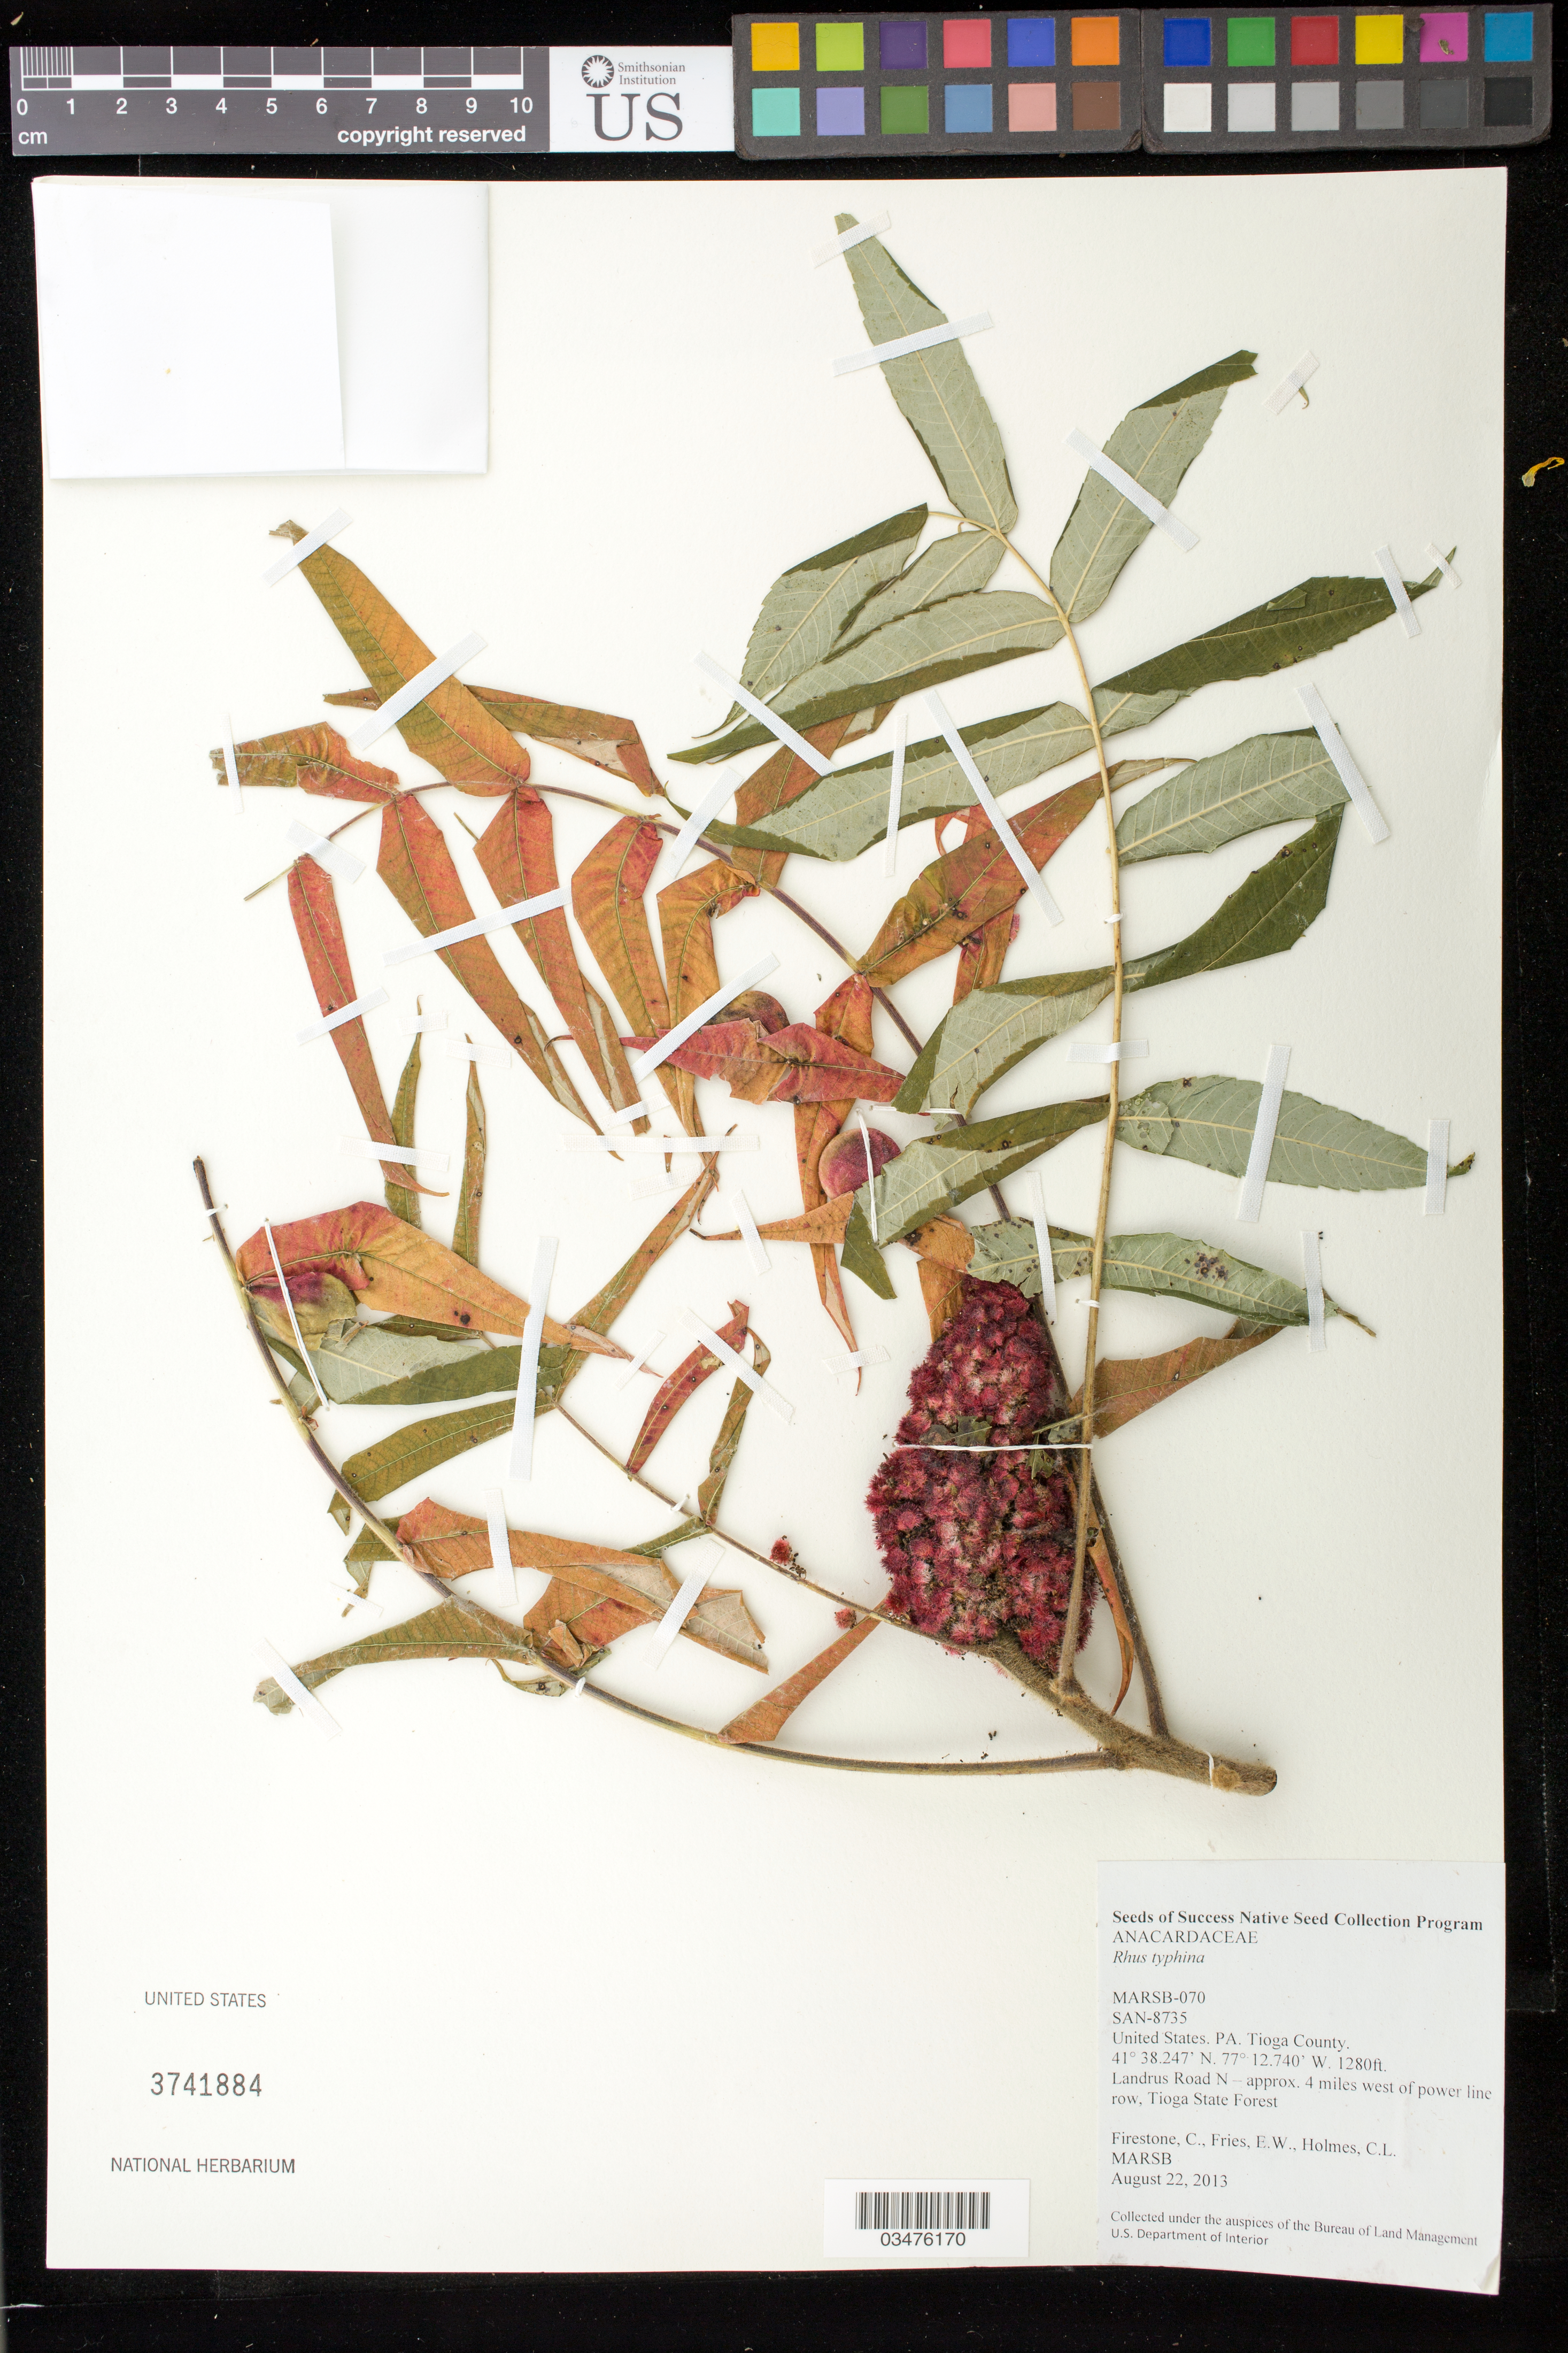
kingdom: Plantae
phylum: Tracheophyta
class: Magnoliopsida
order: Sapindales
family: Anacardiaceae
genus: Rhus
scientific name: Rhus typhina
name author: L.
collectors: C. Firestone, E. Fries & C. Holmes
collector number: MARSB-070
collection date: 2013-08-22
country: United States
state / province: Pennsylvania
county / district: Tioga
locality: Landrus Road N- 4 mi. west of power line row, Tioga State Forest.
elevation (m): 390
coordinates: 41 38.247 N, 77 12.740 W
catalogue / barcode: US 3741884